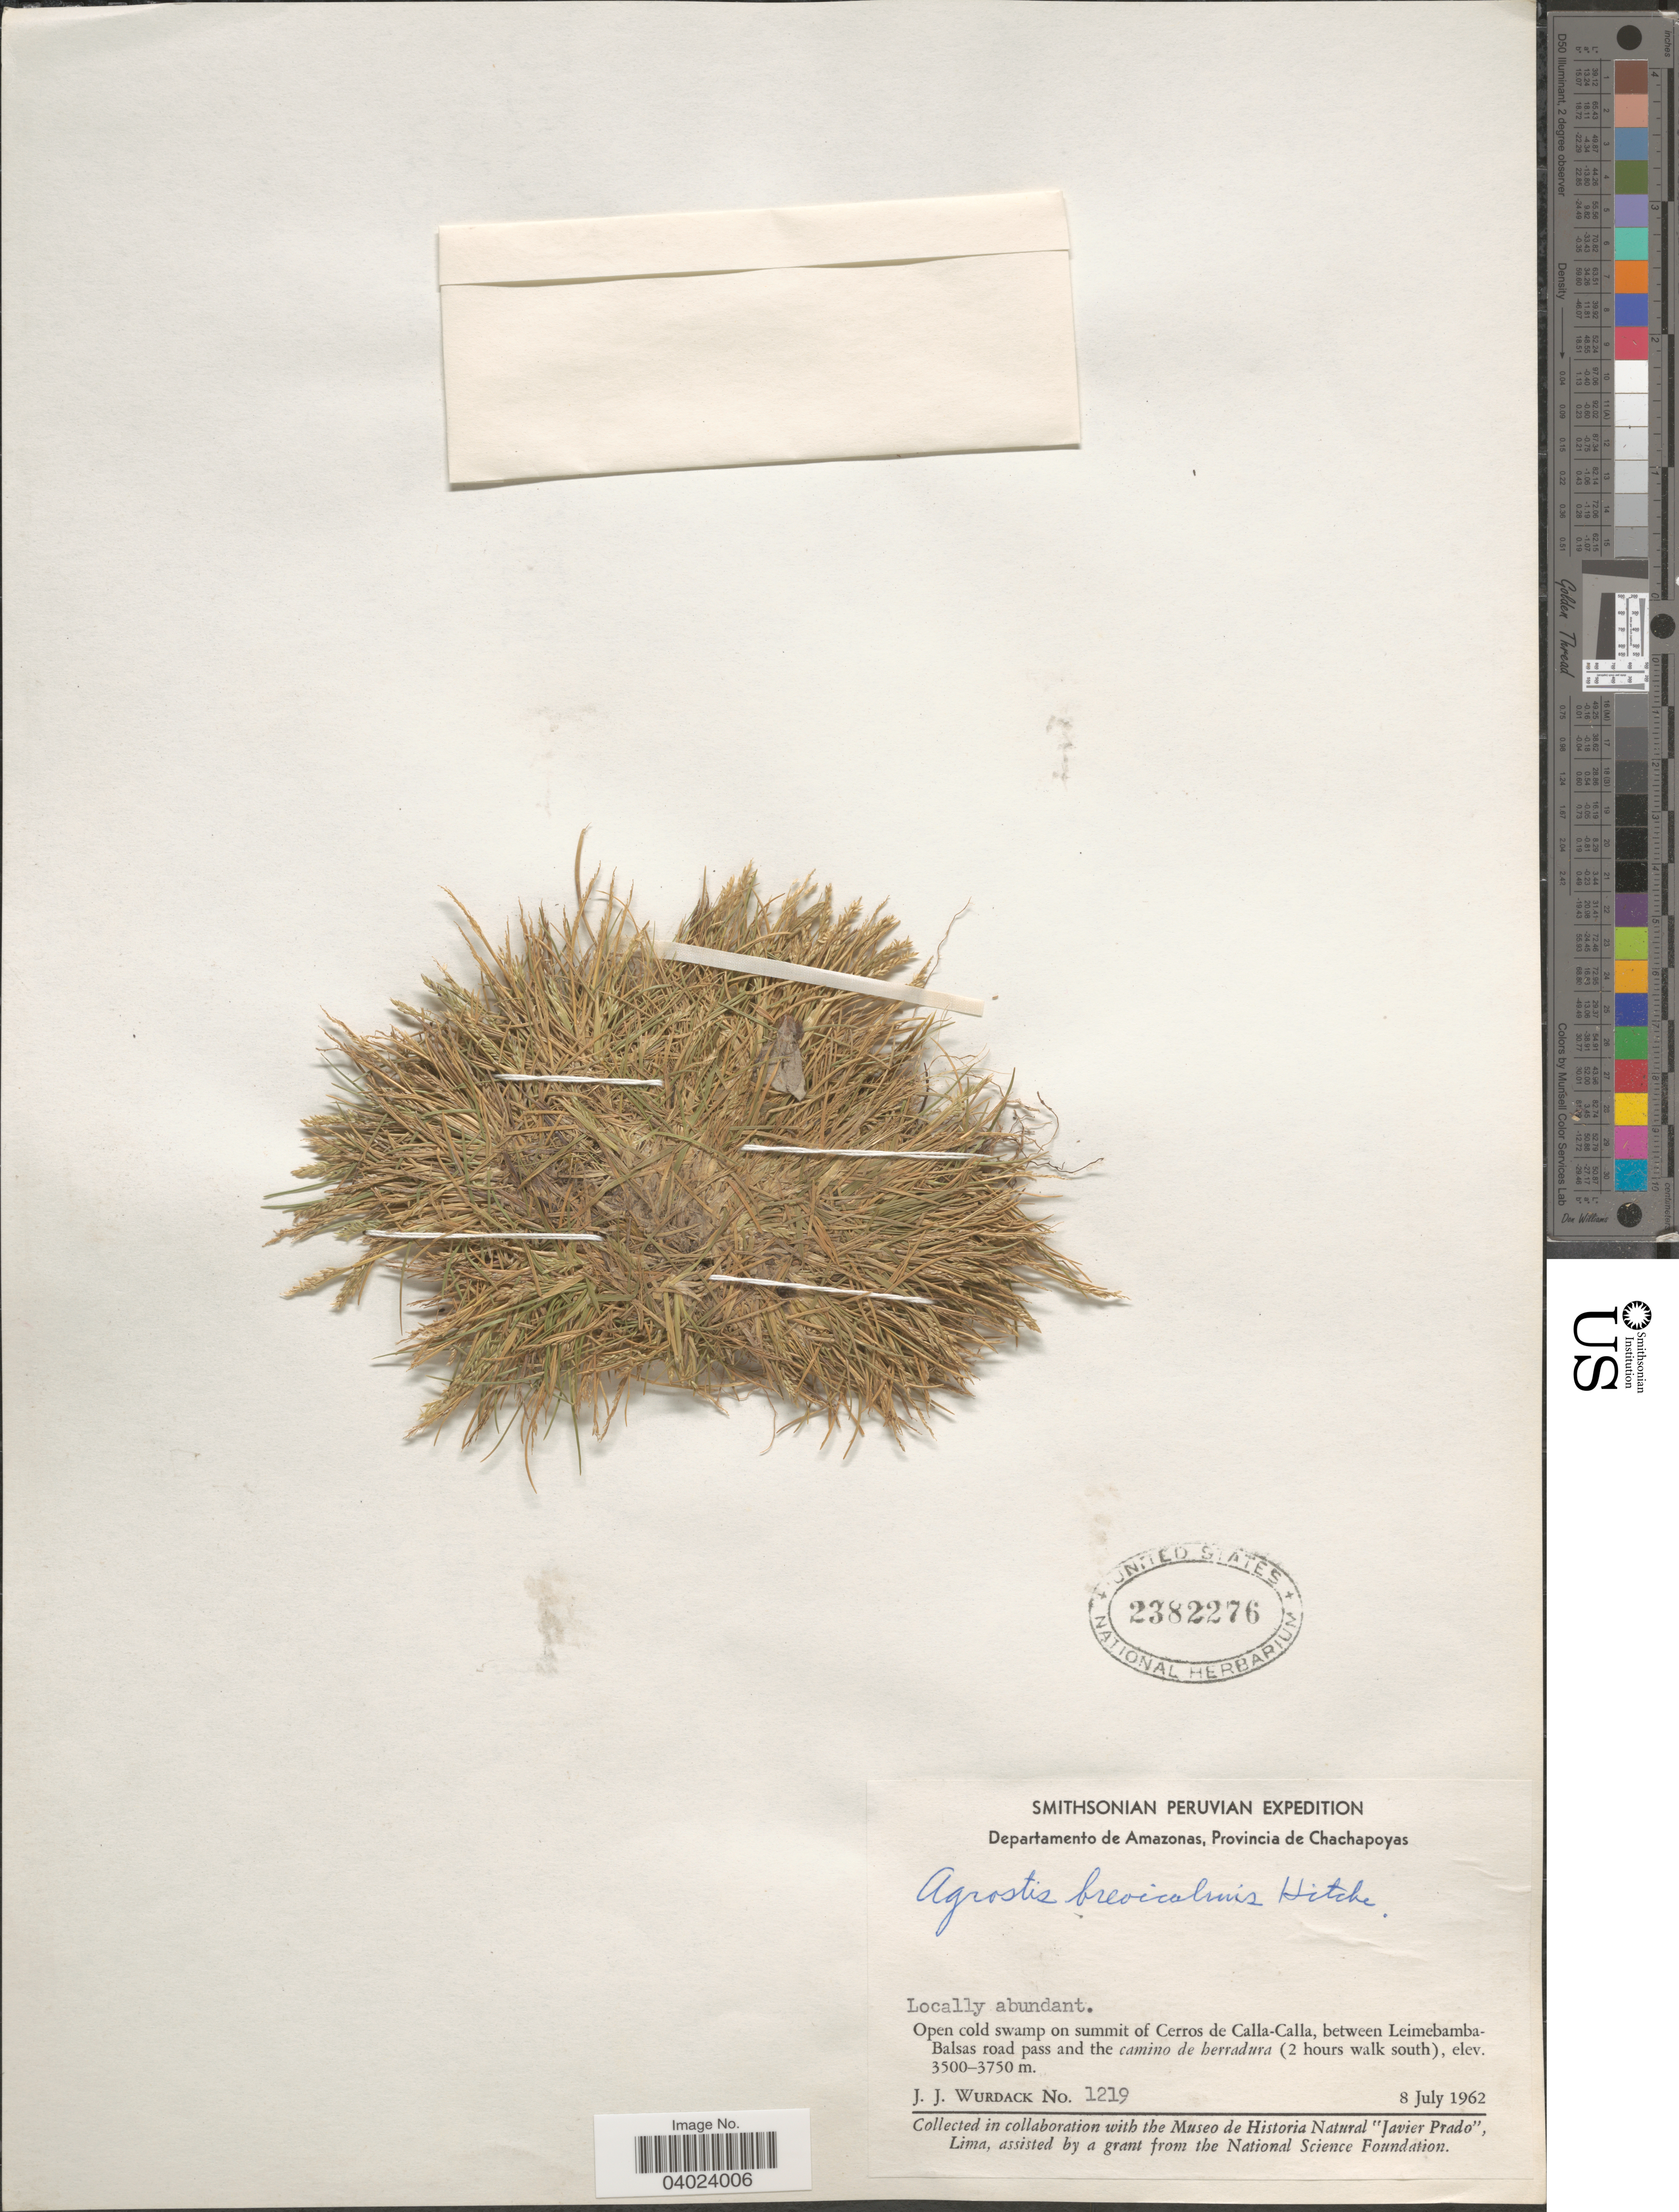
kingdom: Plantae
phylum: Tracheophyta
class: Liliopsida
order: Poales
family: Poaceae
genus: Agrostis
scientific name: Agrostis breviculmis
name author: Hitchc.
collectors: J. J. Wurdack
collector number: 1219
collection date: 1962-07-08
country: Peru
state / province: Amazonas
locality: Departamento de Amazonas, Provincia de Chachapoyas. Open cold swamp on summit of Cerros de Calla-Calla, between Leimebamba-Balsas road pass and the camino de berradura ( 2 hours walk south).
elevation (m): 3500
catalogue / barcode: US 2382276